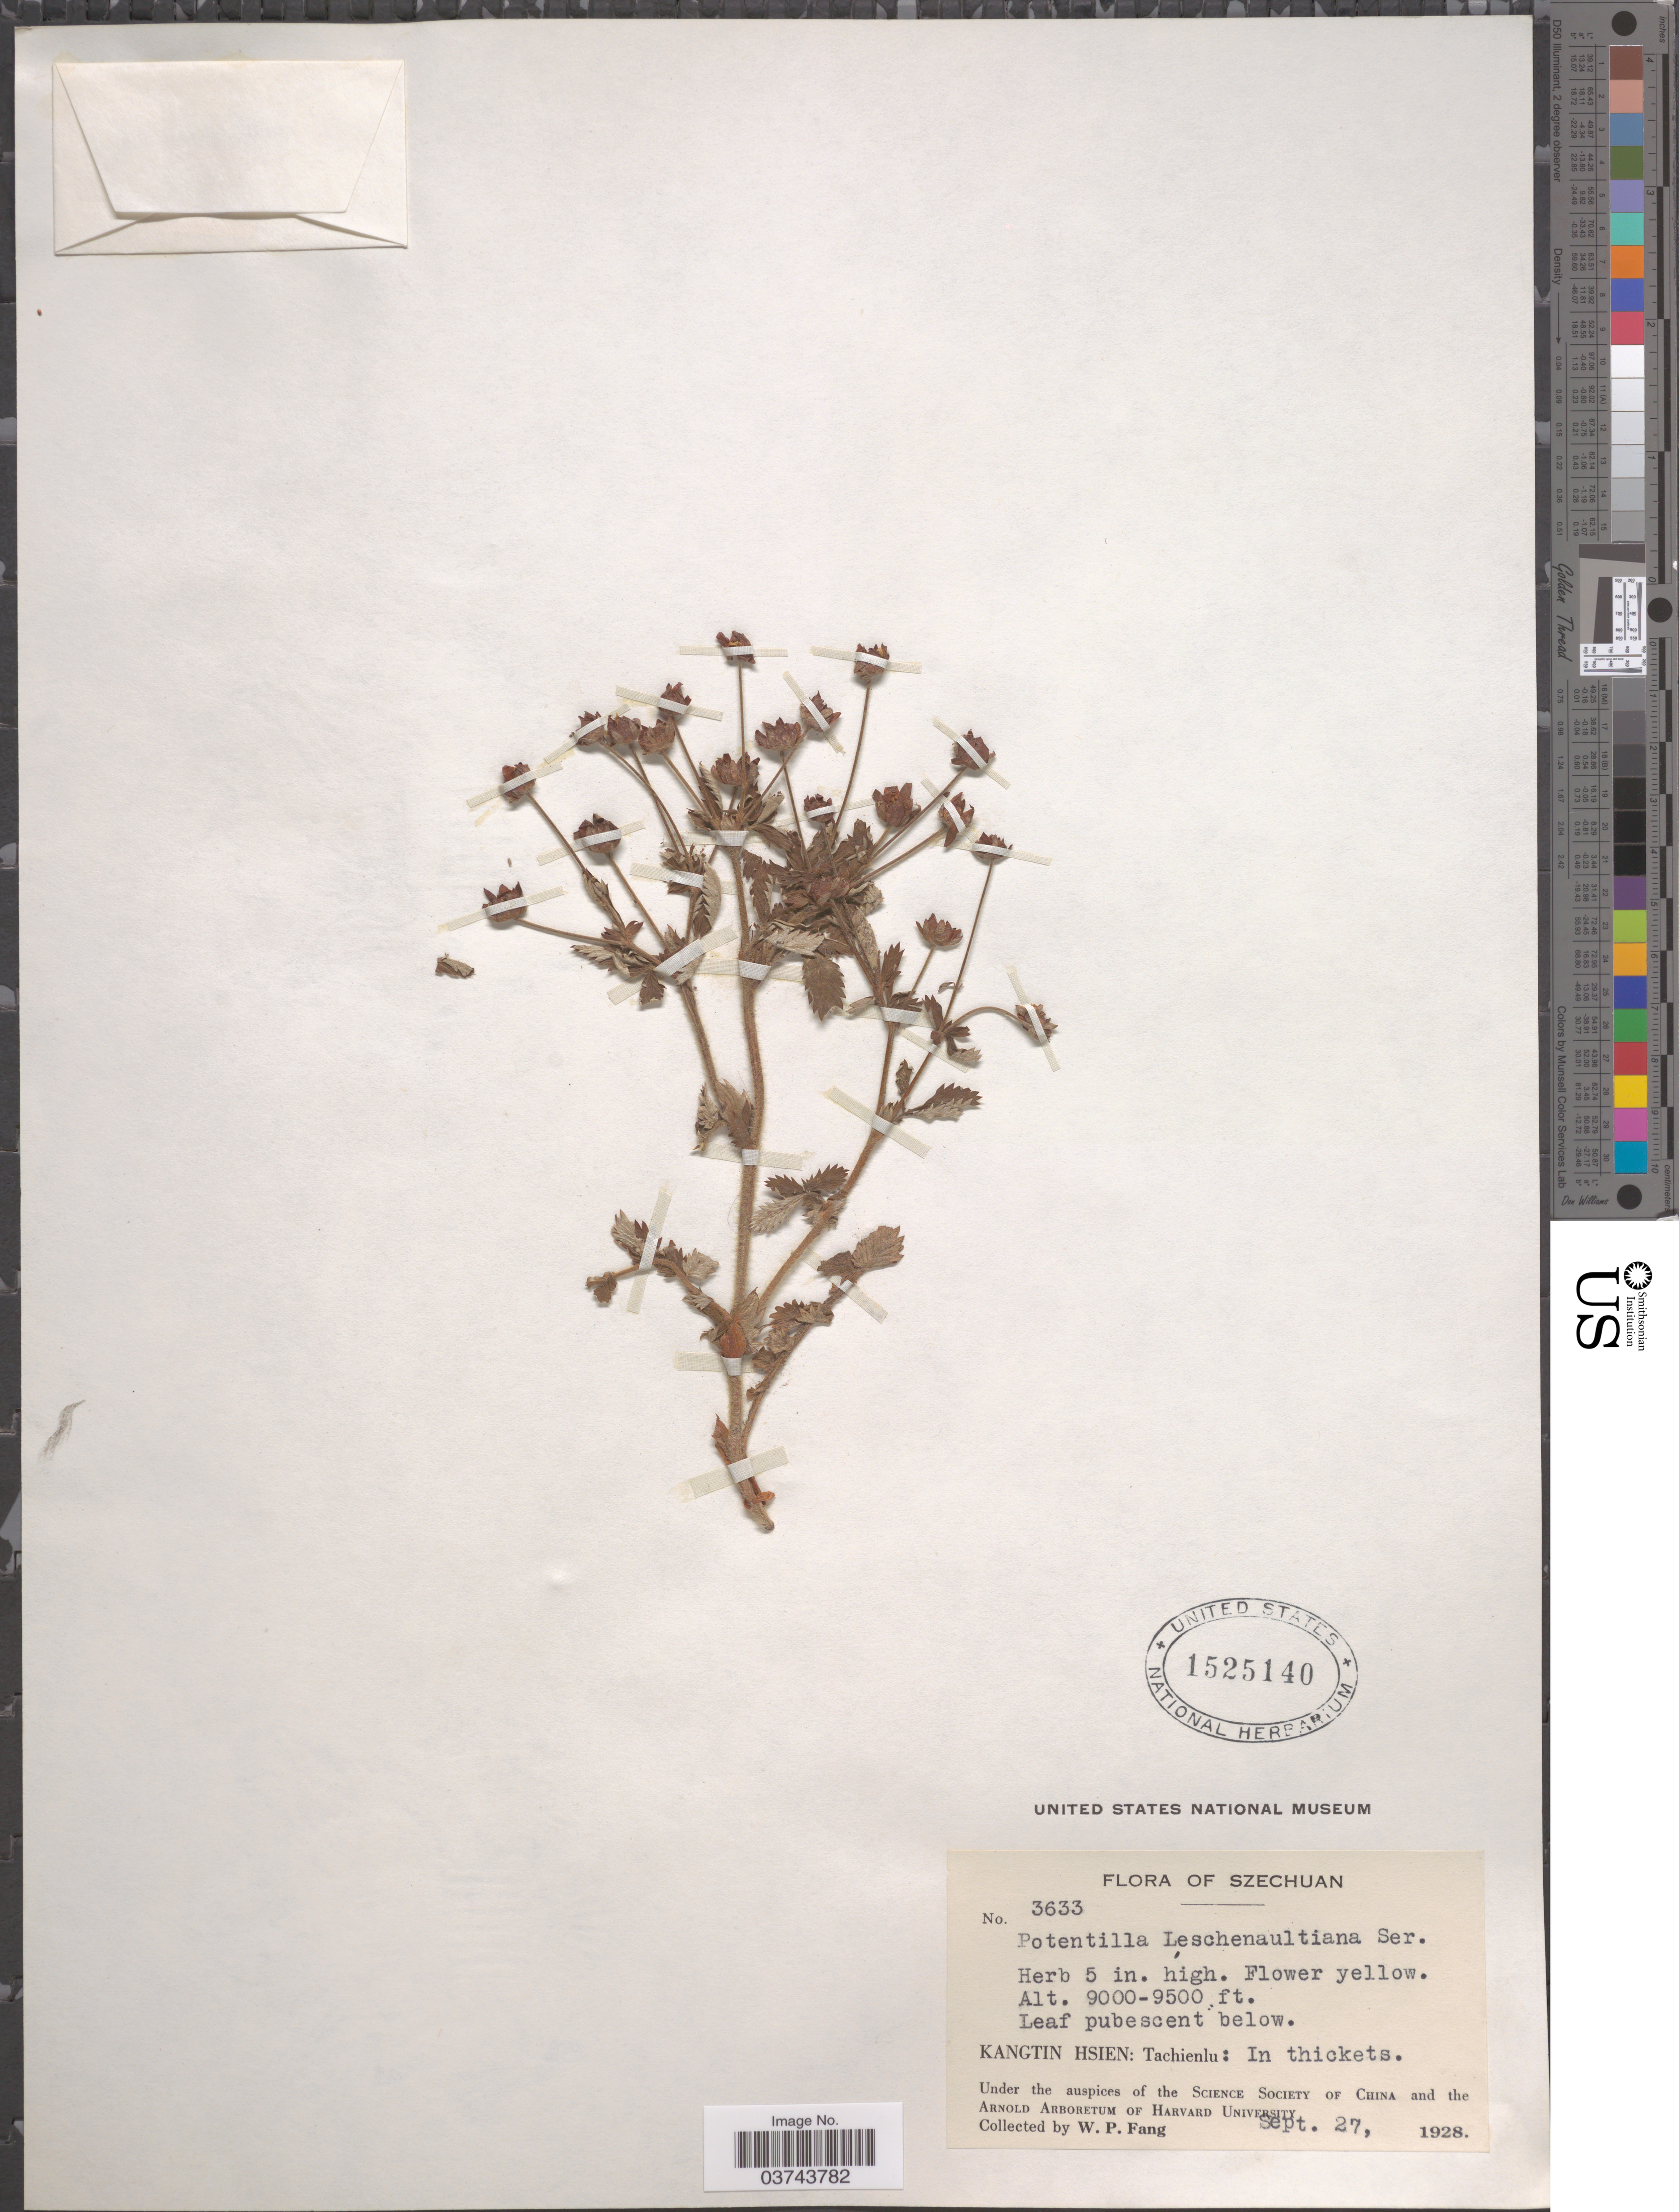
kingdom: Plantae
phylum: Tracheophyta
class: Magnoliopsida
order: Rosales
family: Rosaceae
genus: Potentilla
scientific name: Potentilla leschenaultiana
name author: Ser.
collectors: W. P. Fang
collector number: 3633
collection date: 1928-09-27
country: China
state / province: Sichuan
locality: Szechuan. Kangtin Hsien: Tachienlu.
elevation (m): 2743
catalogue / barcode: US 1525140